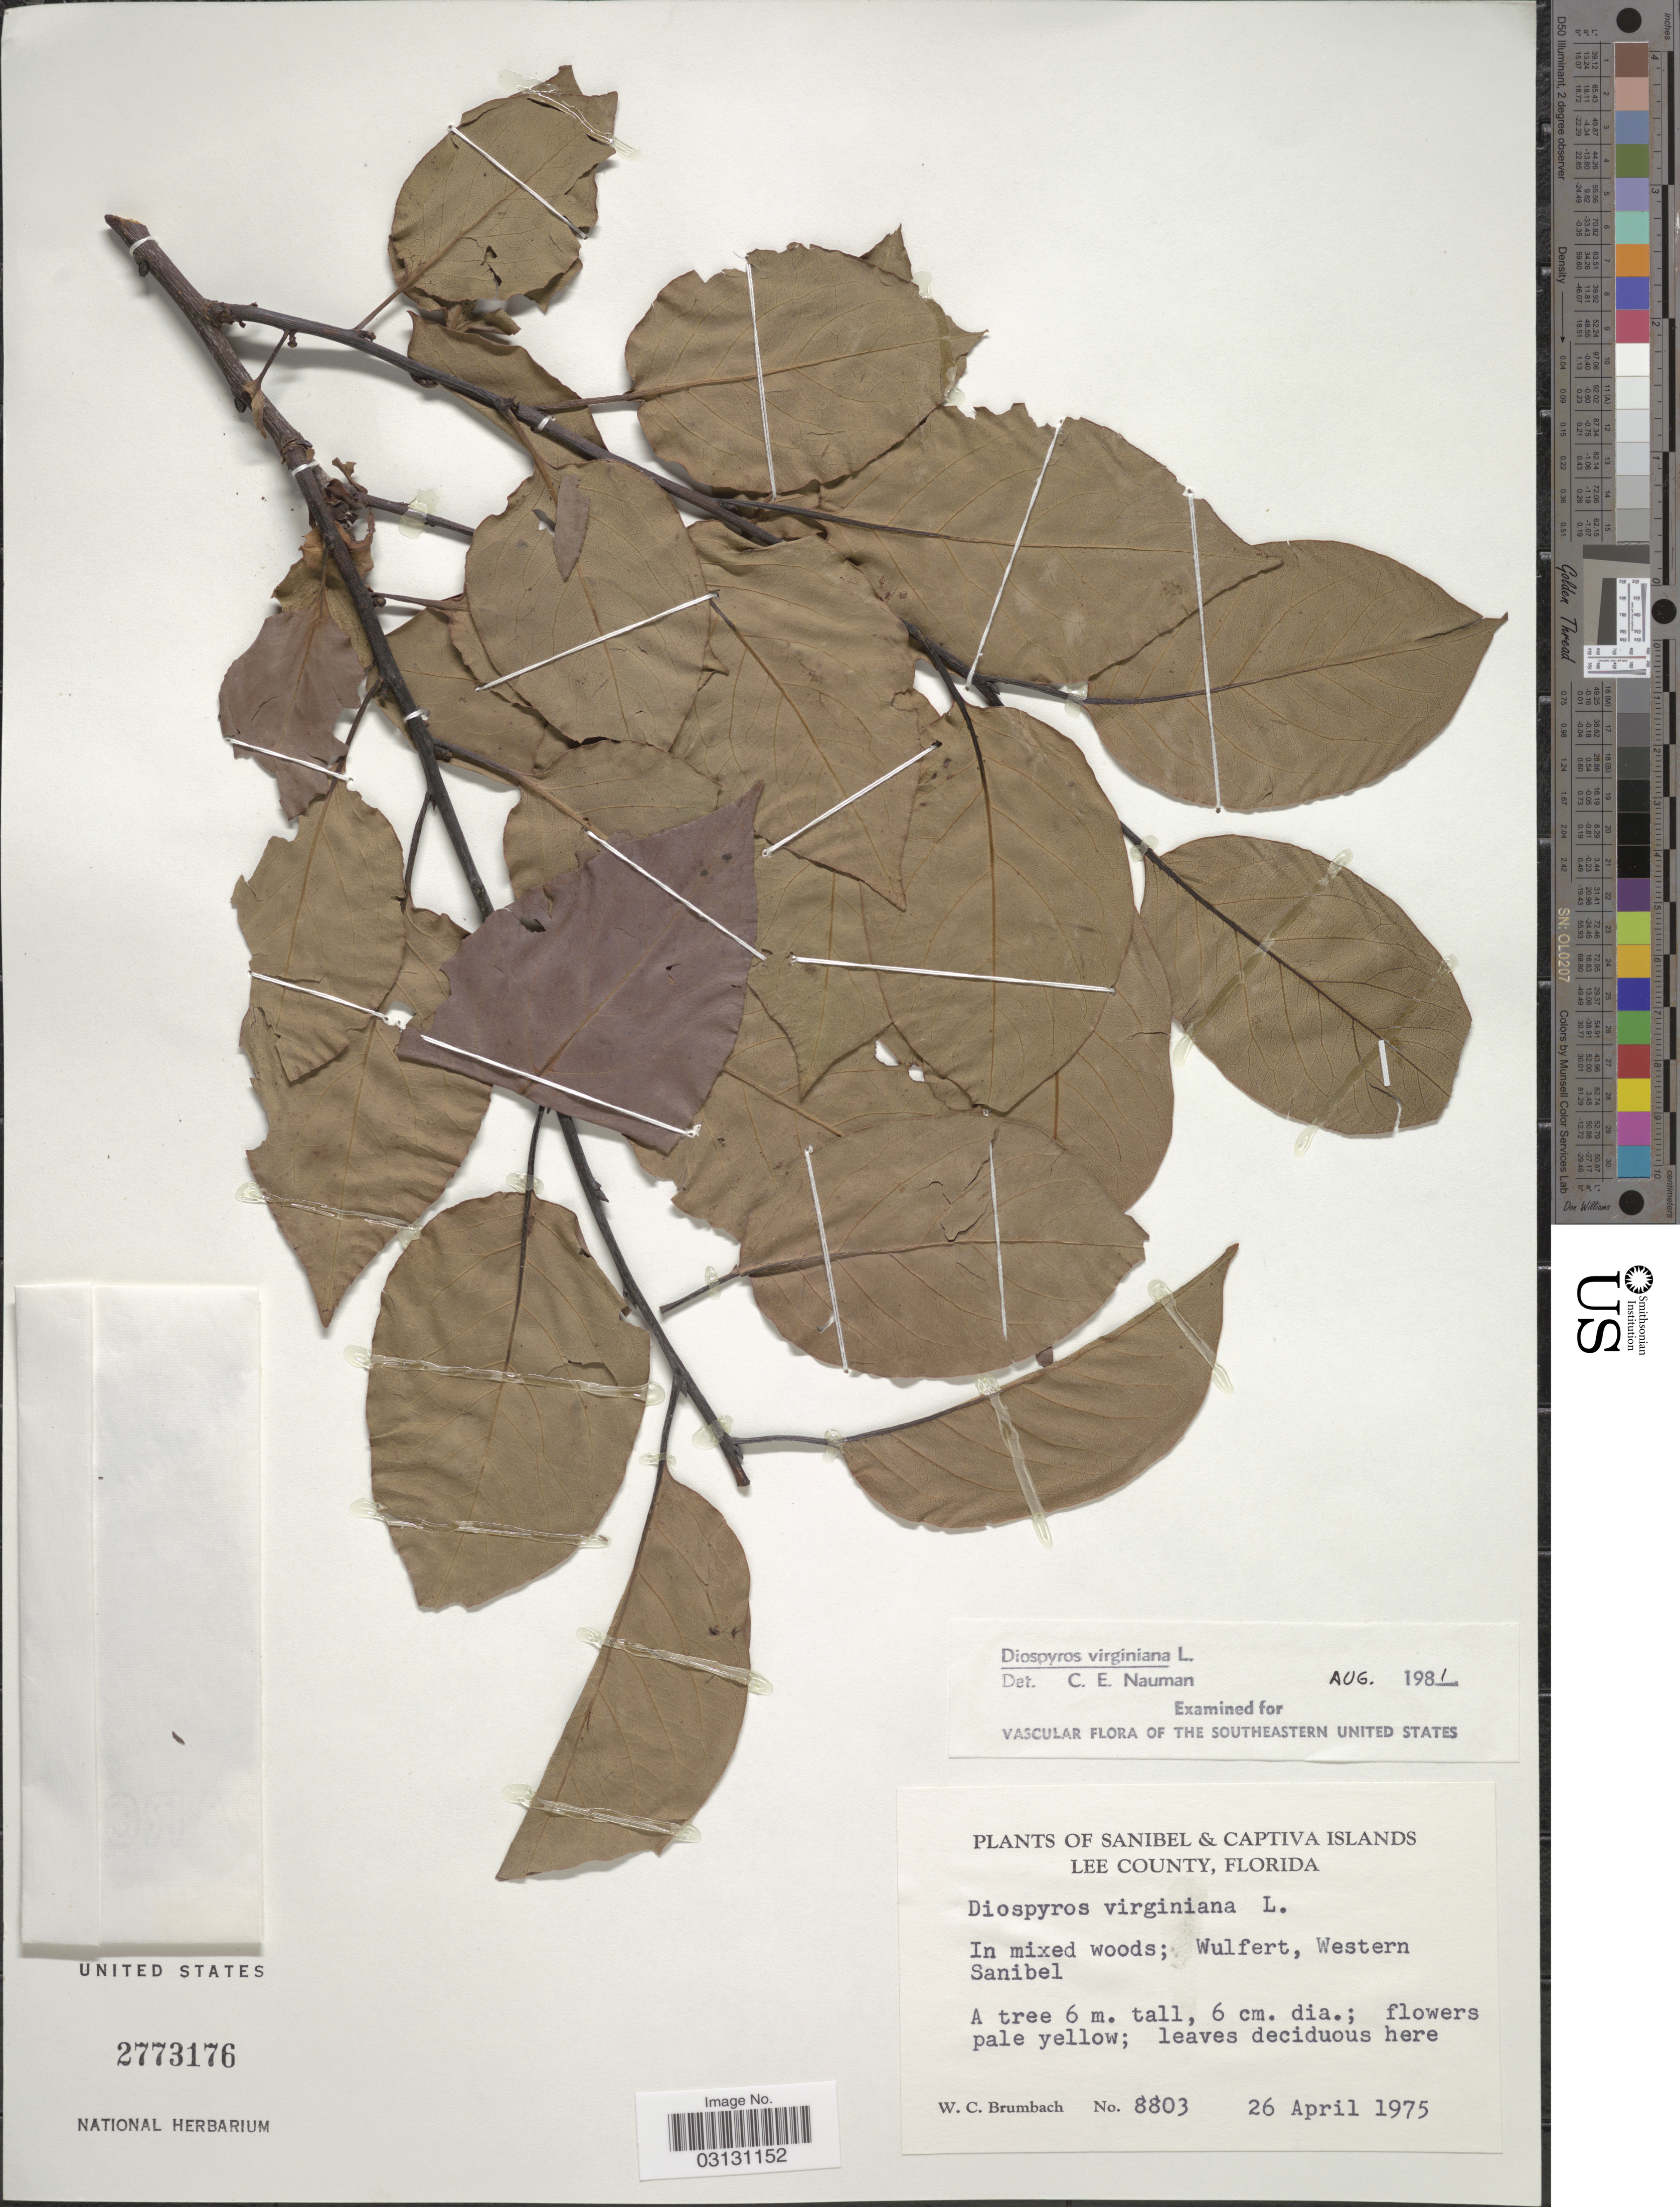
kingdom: Plantae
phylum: Tracheophyta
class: Magnoliopsida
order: Ericales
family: Ebenaceae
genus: Diospyros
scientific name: Diospyros virginiana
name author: L.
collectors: W. C. Brumbach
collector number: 8803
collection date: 1975-04-26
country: United States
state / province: Florida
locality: Sanibel & Captiva Islands. Lee County. In mixed woods; Wulfert, Western Sanibel.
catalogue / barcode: US 2773176